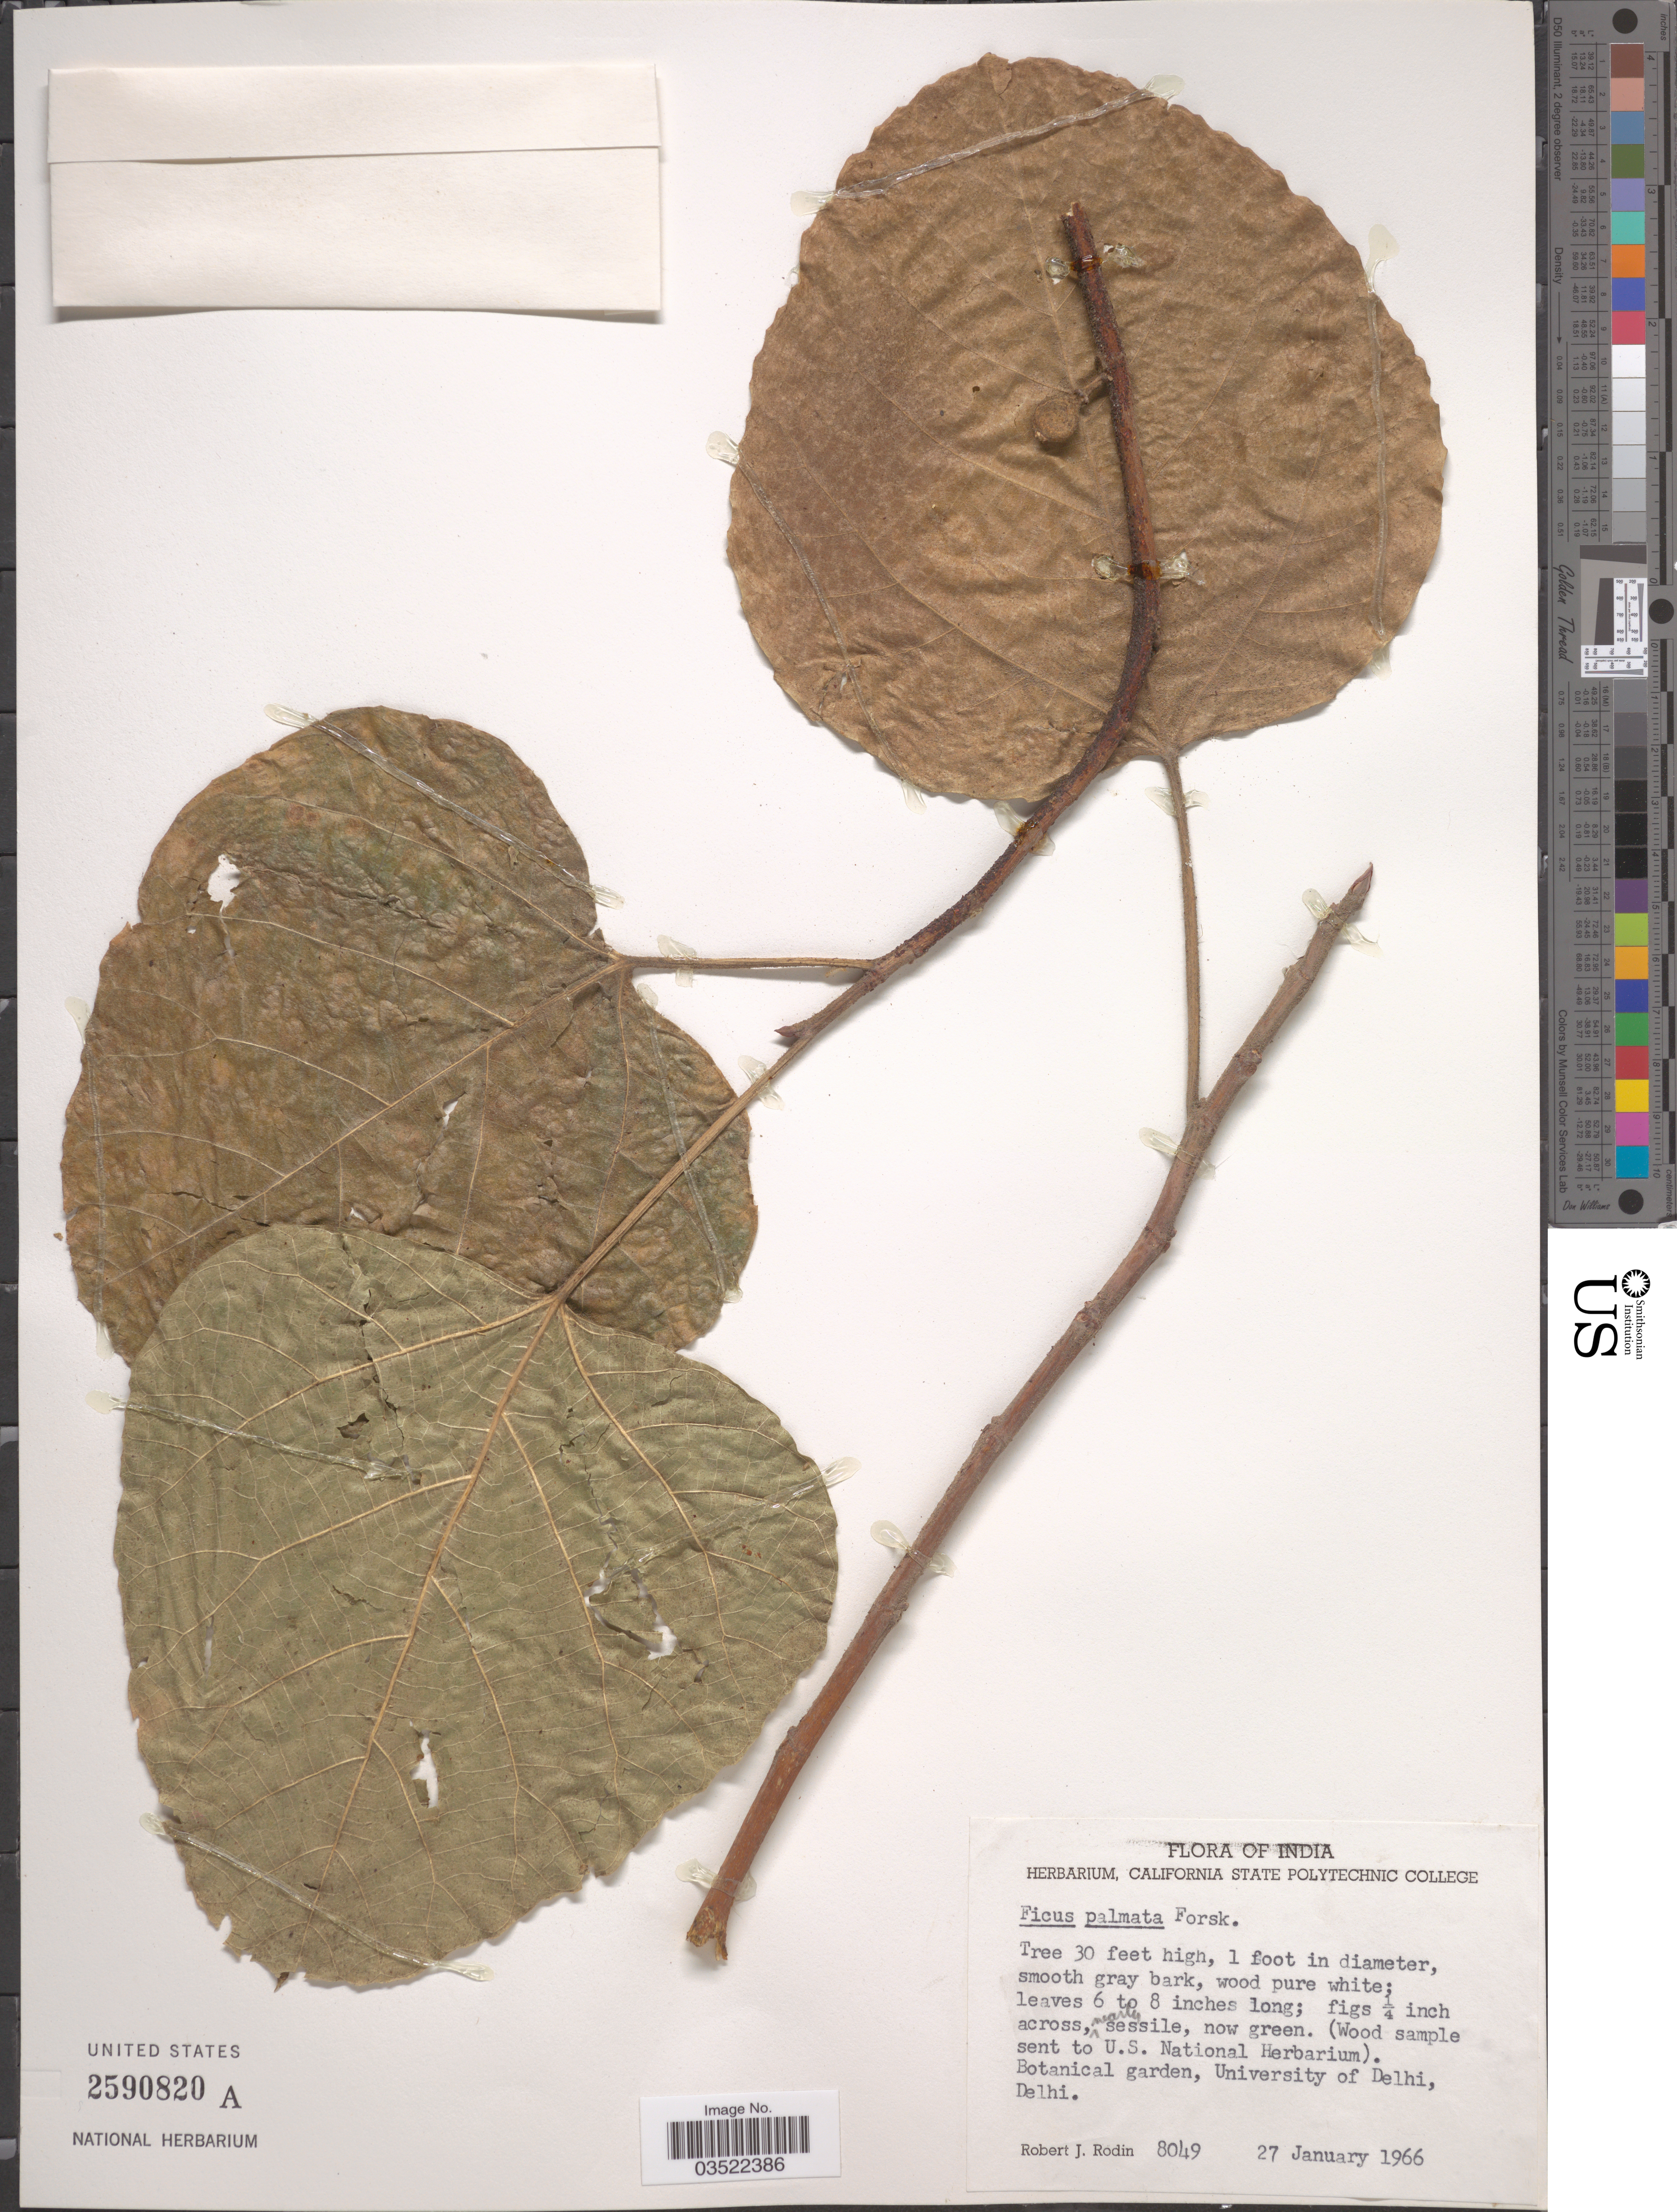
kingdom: Plantae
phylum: Tracheophyta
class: Magnoliopsida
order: Rosales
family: Moraceae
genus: Ficus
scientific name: Ficus palmata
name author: Forssk.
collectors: R. J. Rodin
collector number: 8049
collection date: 1966-01-27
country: India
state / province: Delhi, Capital Territory of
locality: Botanical garden, University of Delhi, Delhi.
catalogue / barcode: US 2590820A